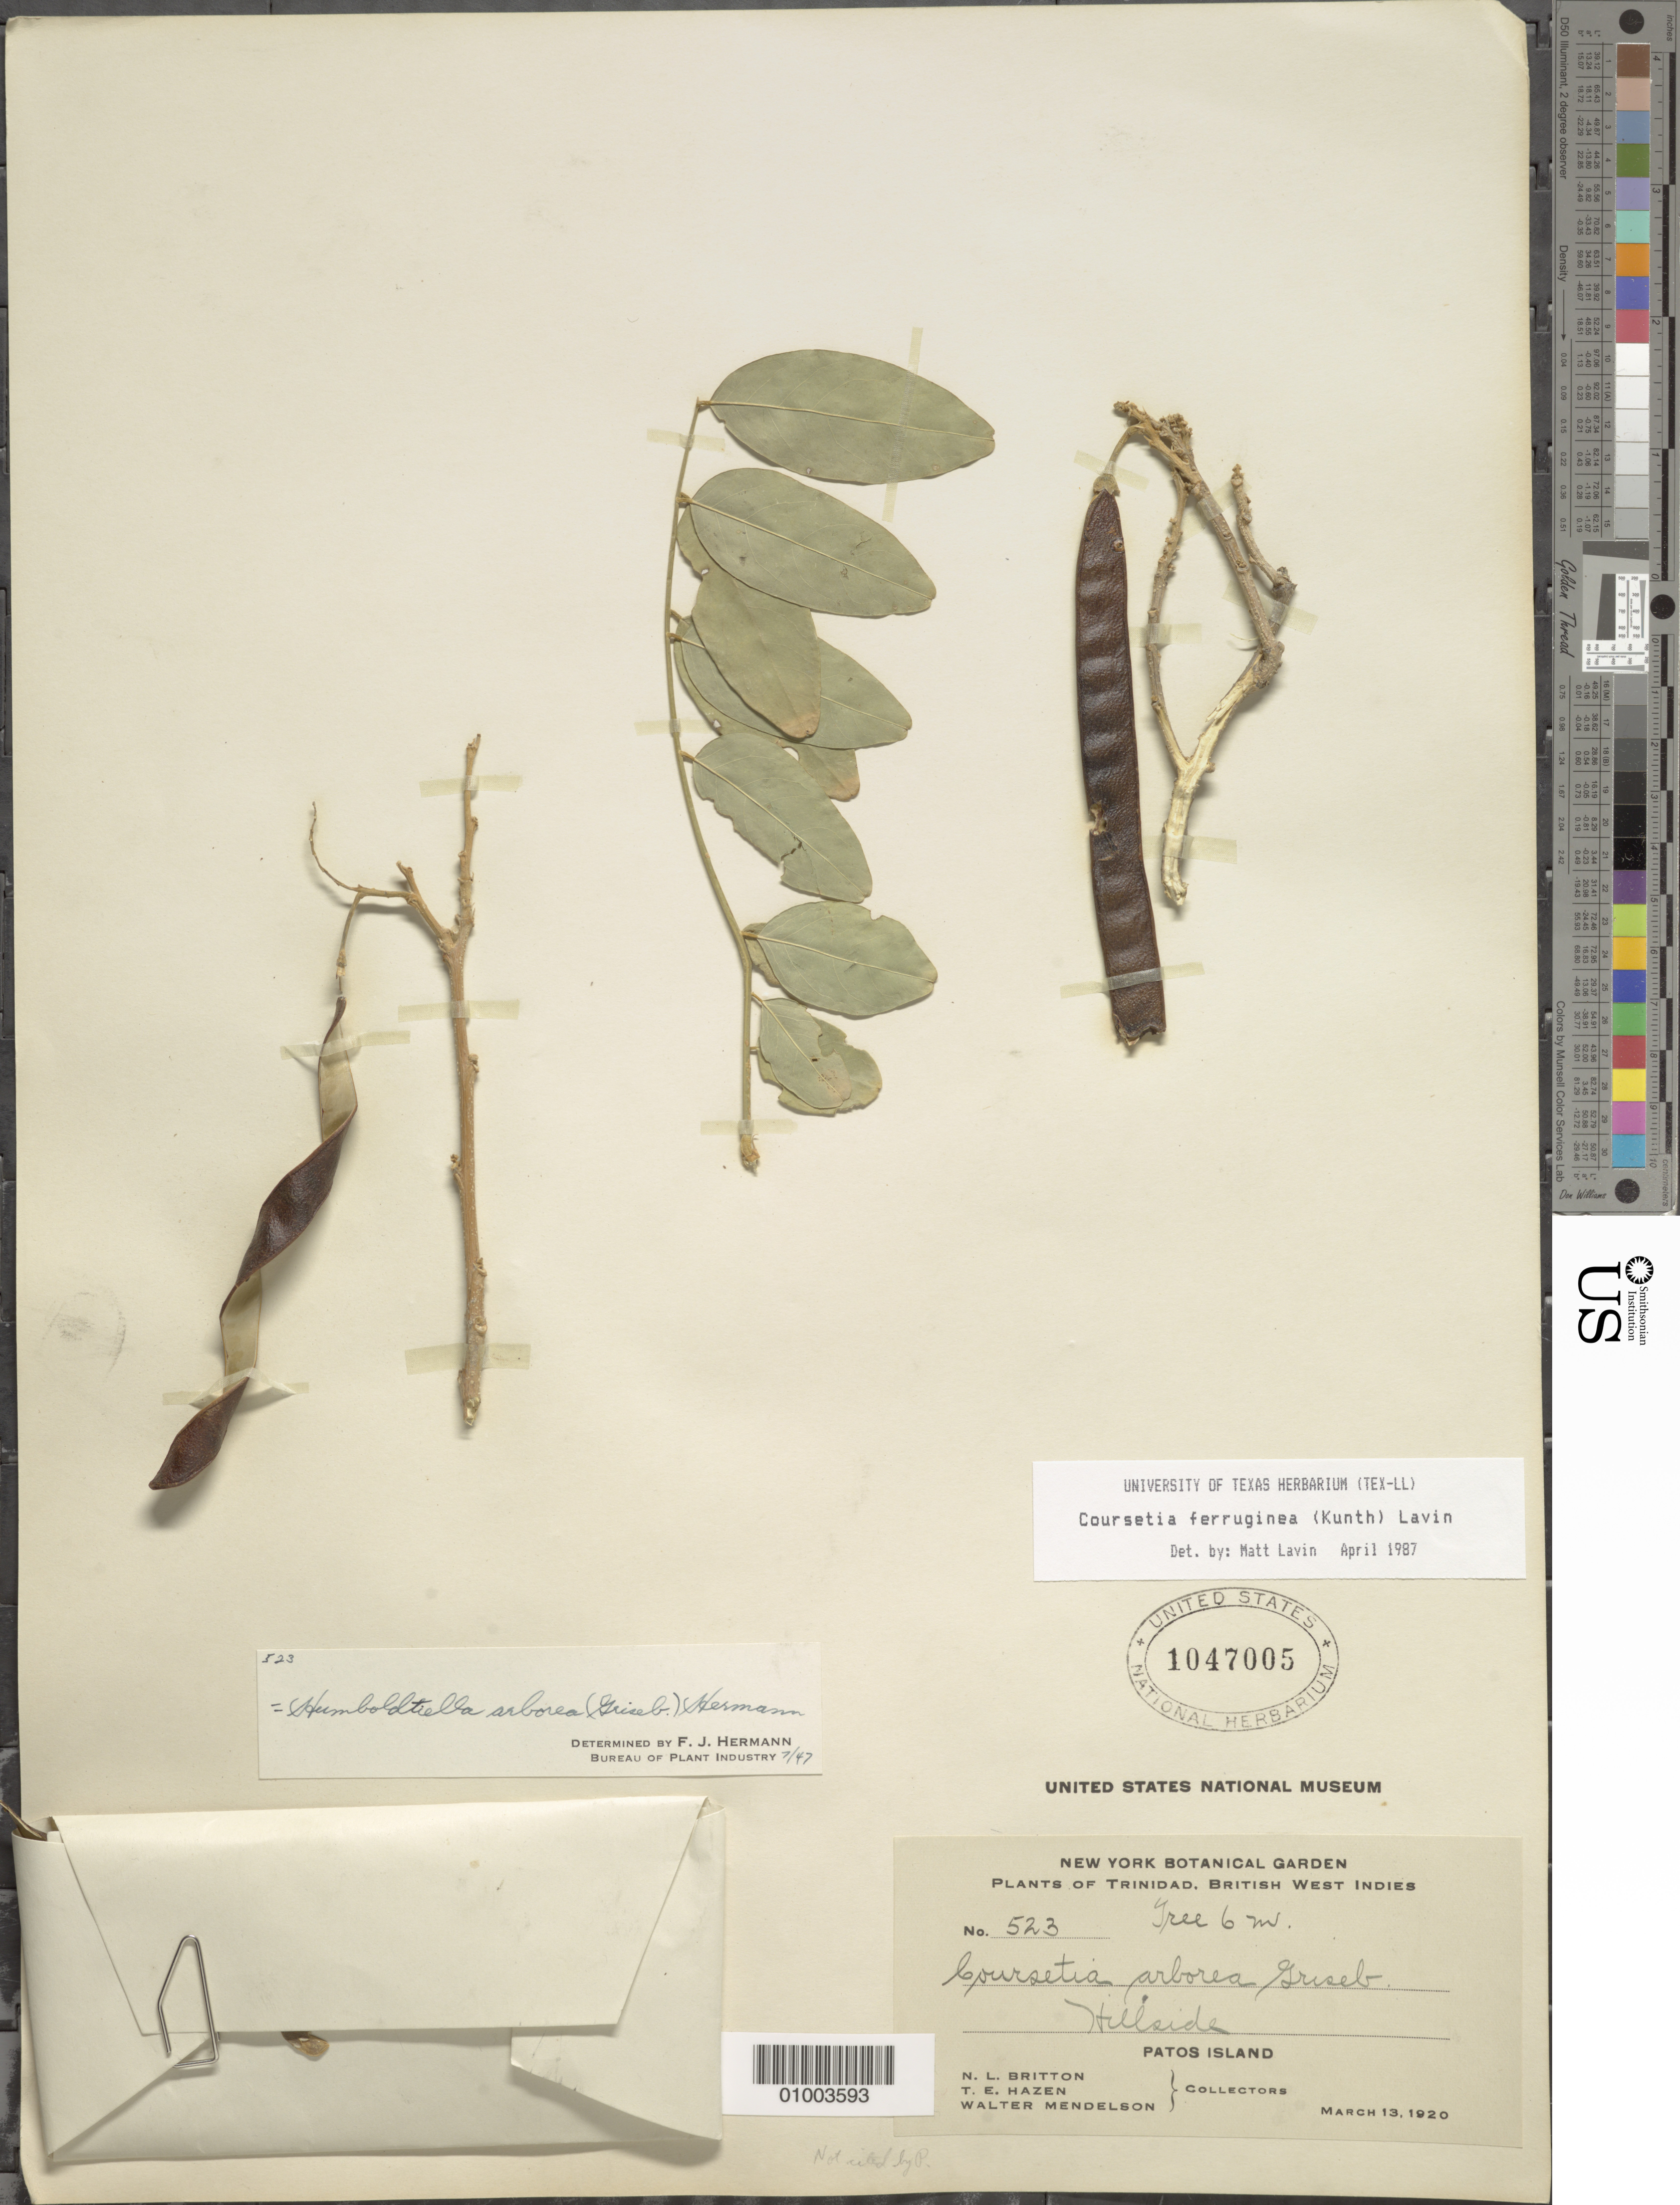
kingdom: Plantae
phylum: Tracheophyta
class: Magnoliopsida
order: Fabales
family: Fabaceae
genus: Coursetia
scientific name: Coursetia ferruginea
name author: (Kunth) Lavin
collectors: N. Britton, T. E. Hazen & W. Mendelson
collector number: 523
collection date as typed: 13 Mar 1920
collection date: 1920-03-13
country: Trinidad and Tobago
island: Trinidad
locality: Hillside, Patos Island. Tree 6m.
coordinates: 0 N, 0 E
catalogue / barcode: US 1047005